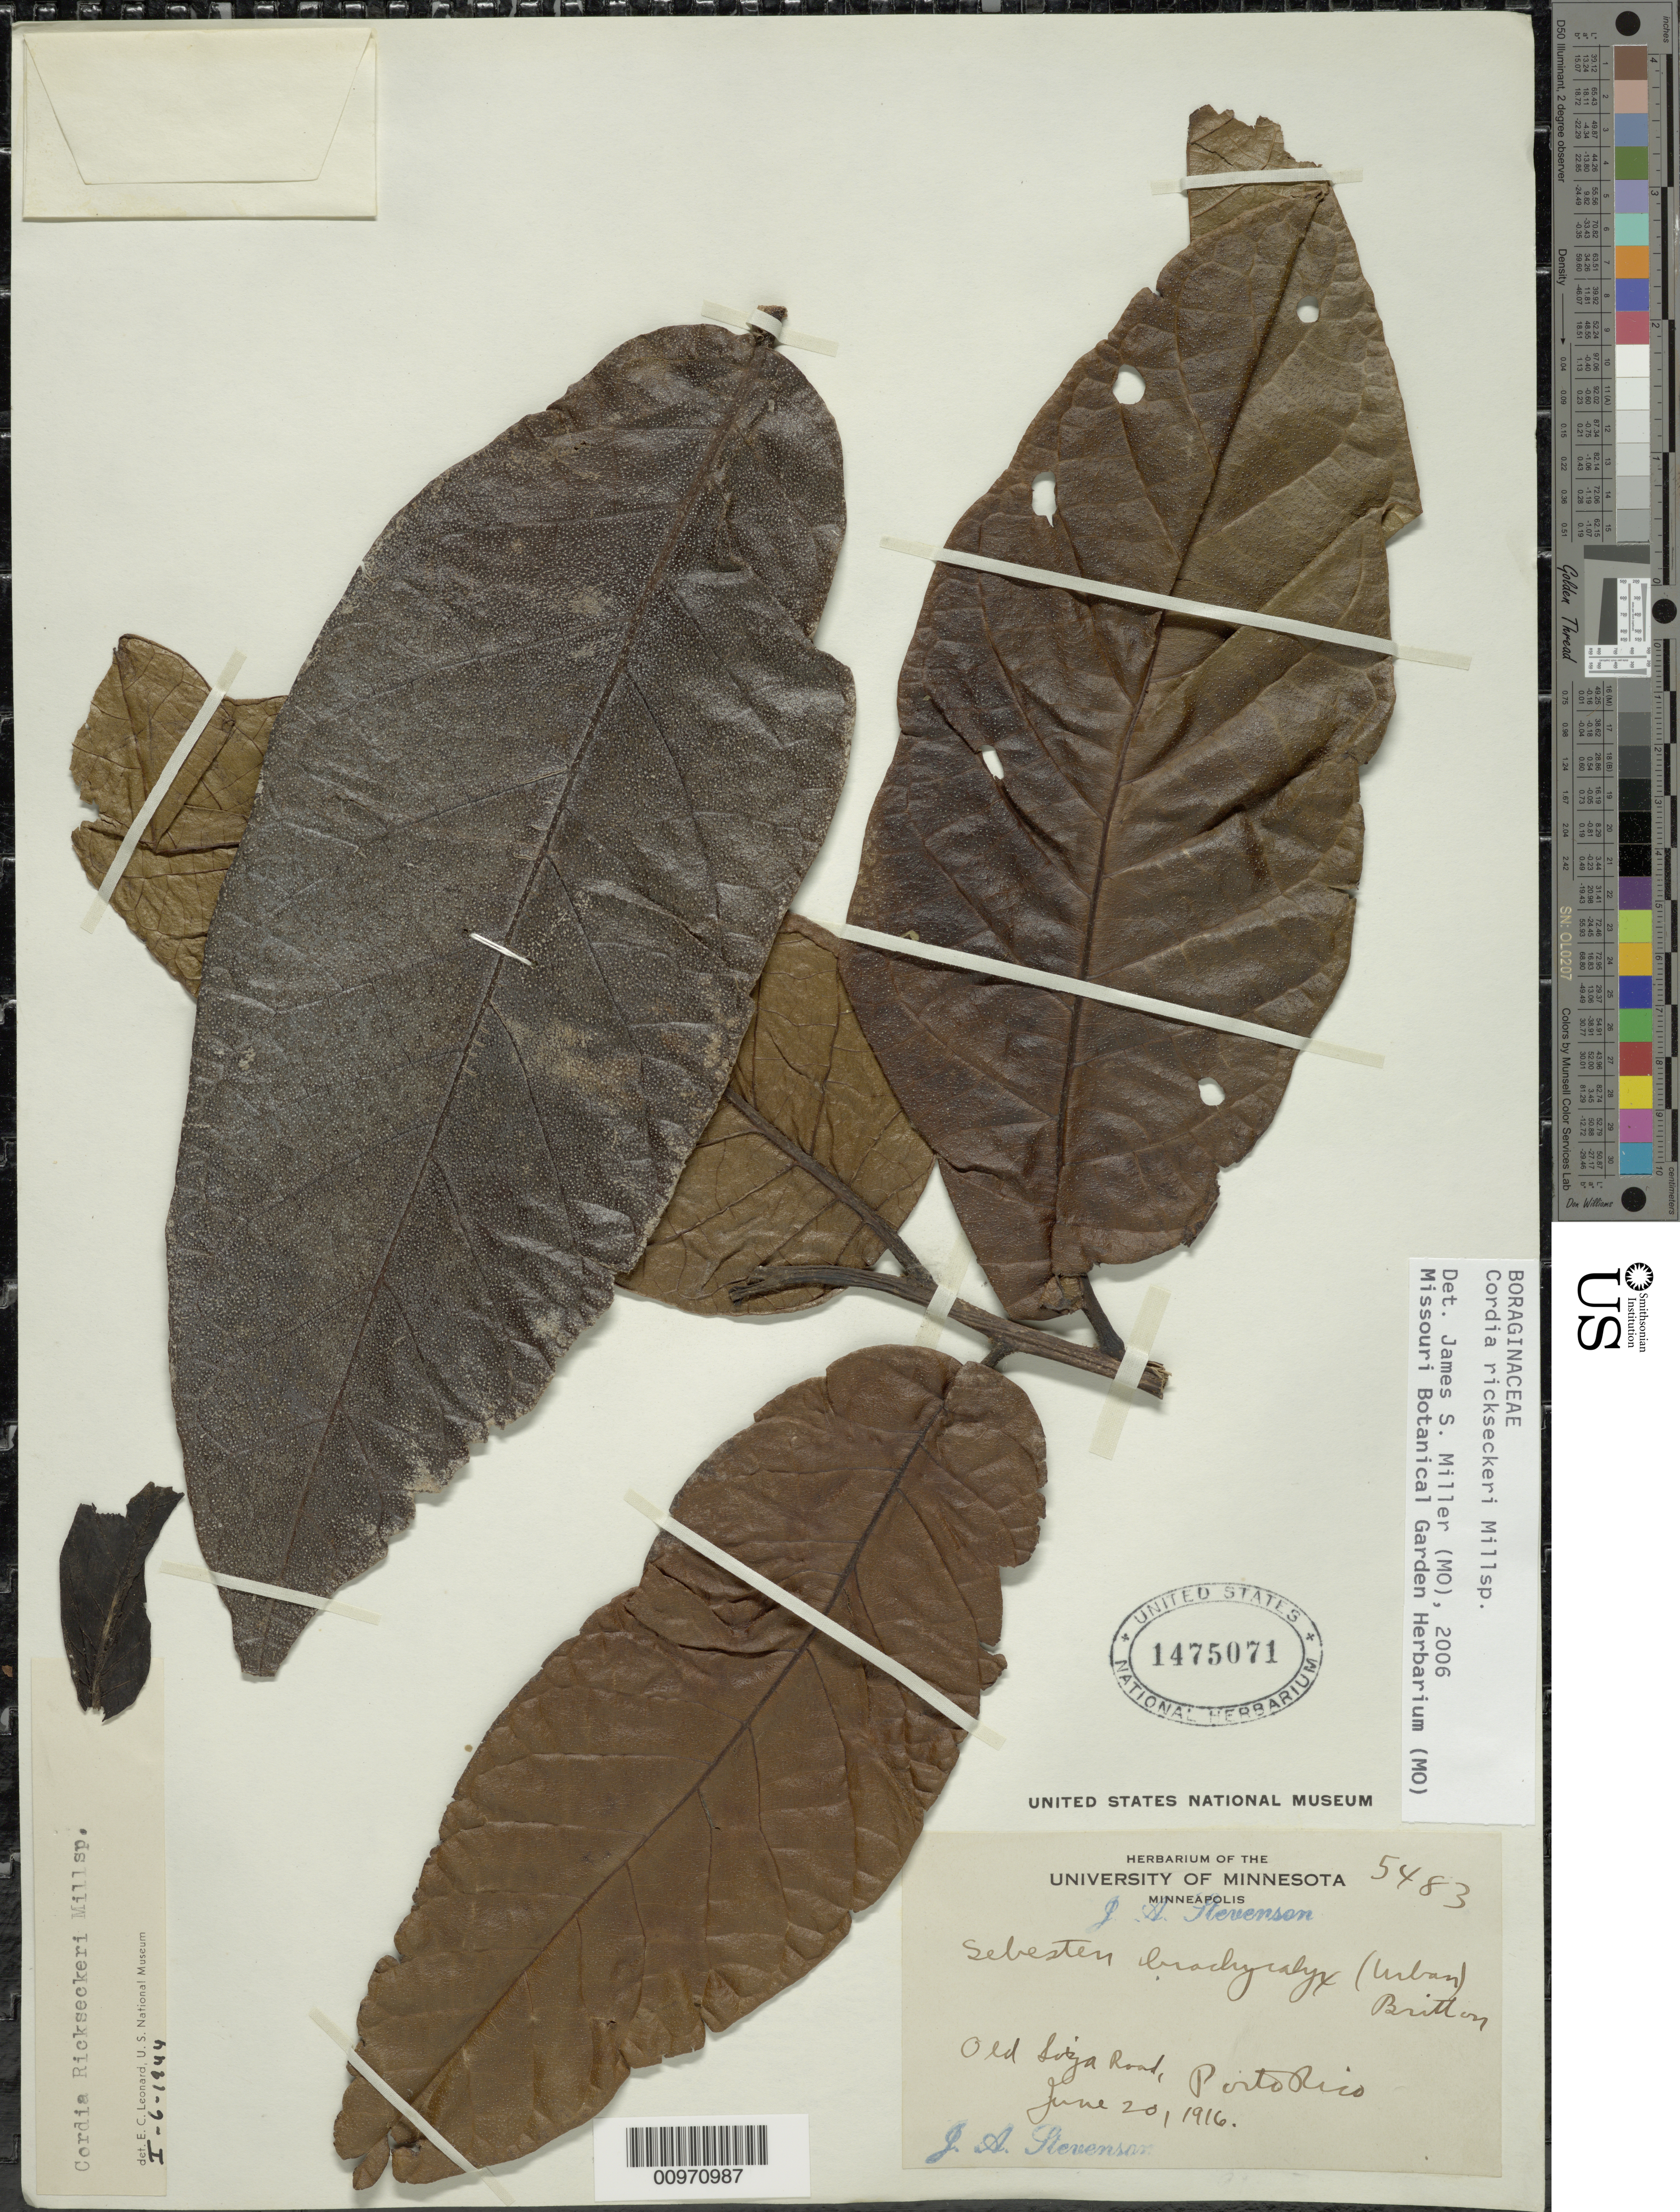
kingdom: Plantae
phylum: Tracheophyta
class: Magnoliopsida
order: Boraginales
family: Cordiaceae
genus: Cordia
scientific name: Cordia rickseckeri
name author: Millsp.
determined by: Miller, James S., (MO), Missouri Botanical Garden (UNITED STATES)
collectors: J. Stevenson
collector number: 5483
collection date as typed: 20 Jun 1916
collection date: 1916-06-20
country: Puerto Rico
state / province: Loíza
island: Puerto Rico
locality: Old Soya Road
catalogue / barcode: US 1475071